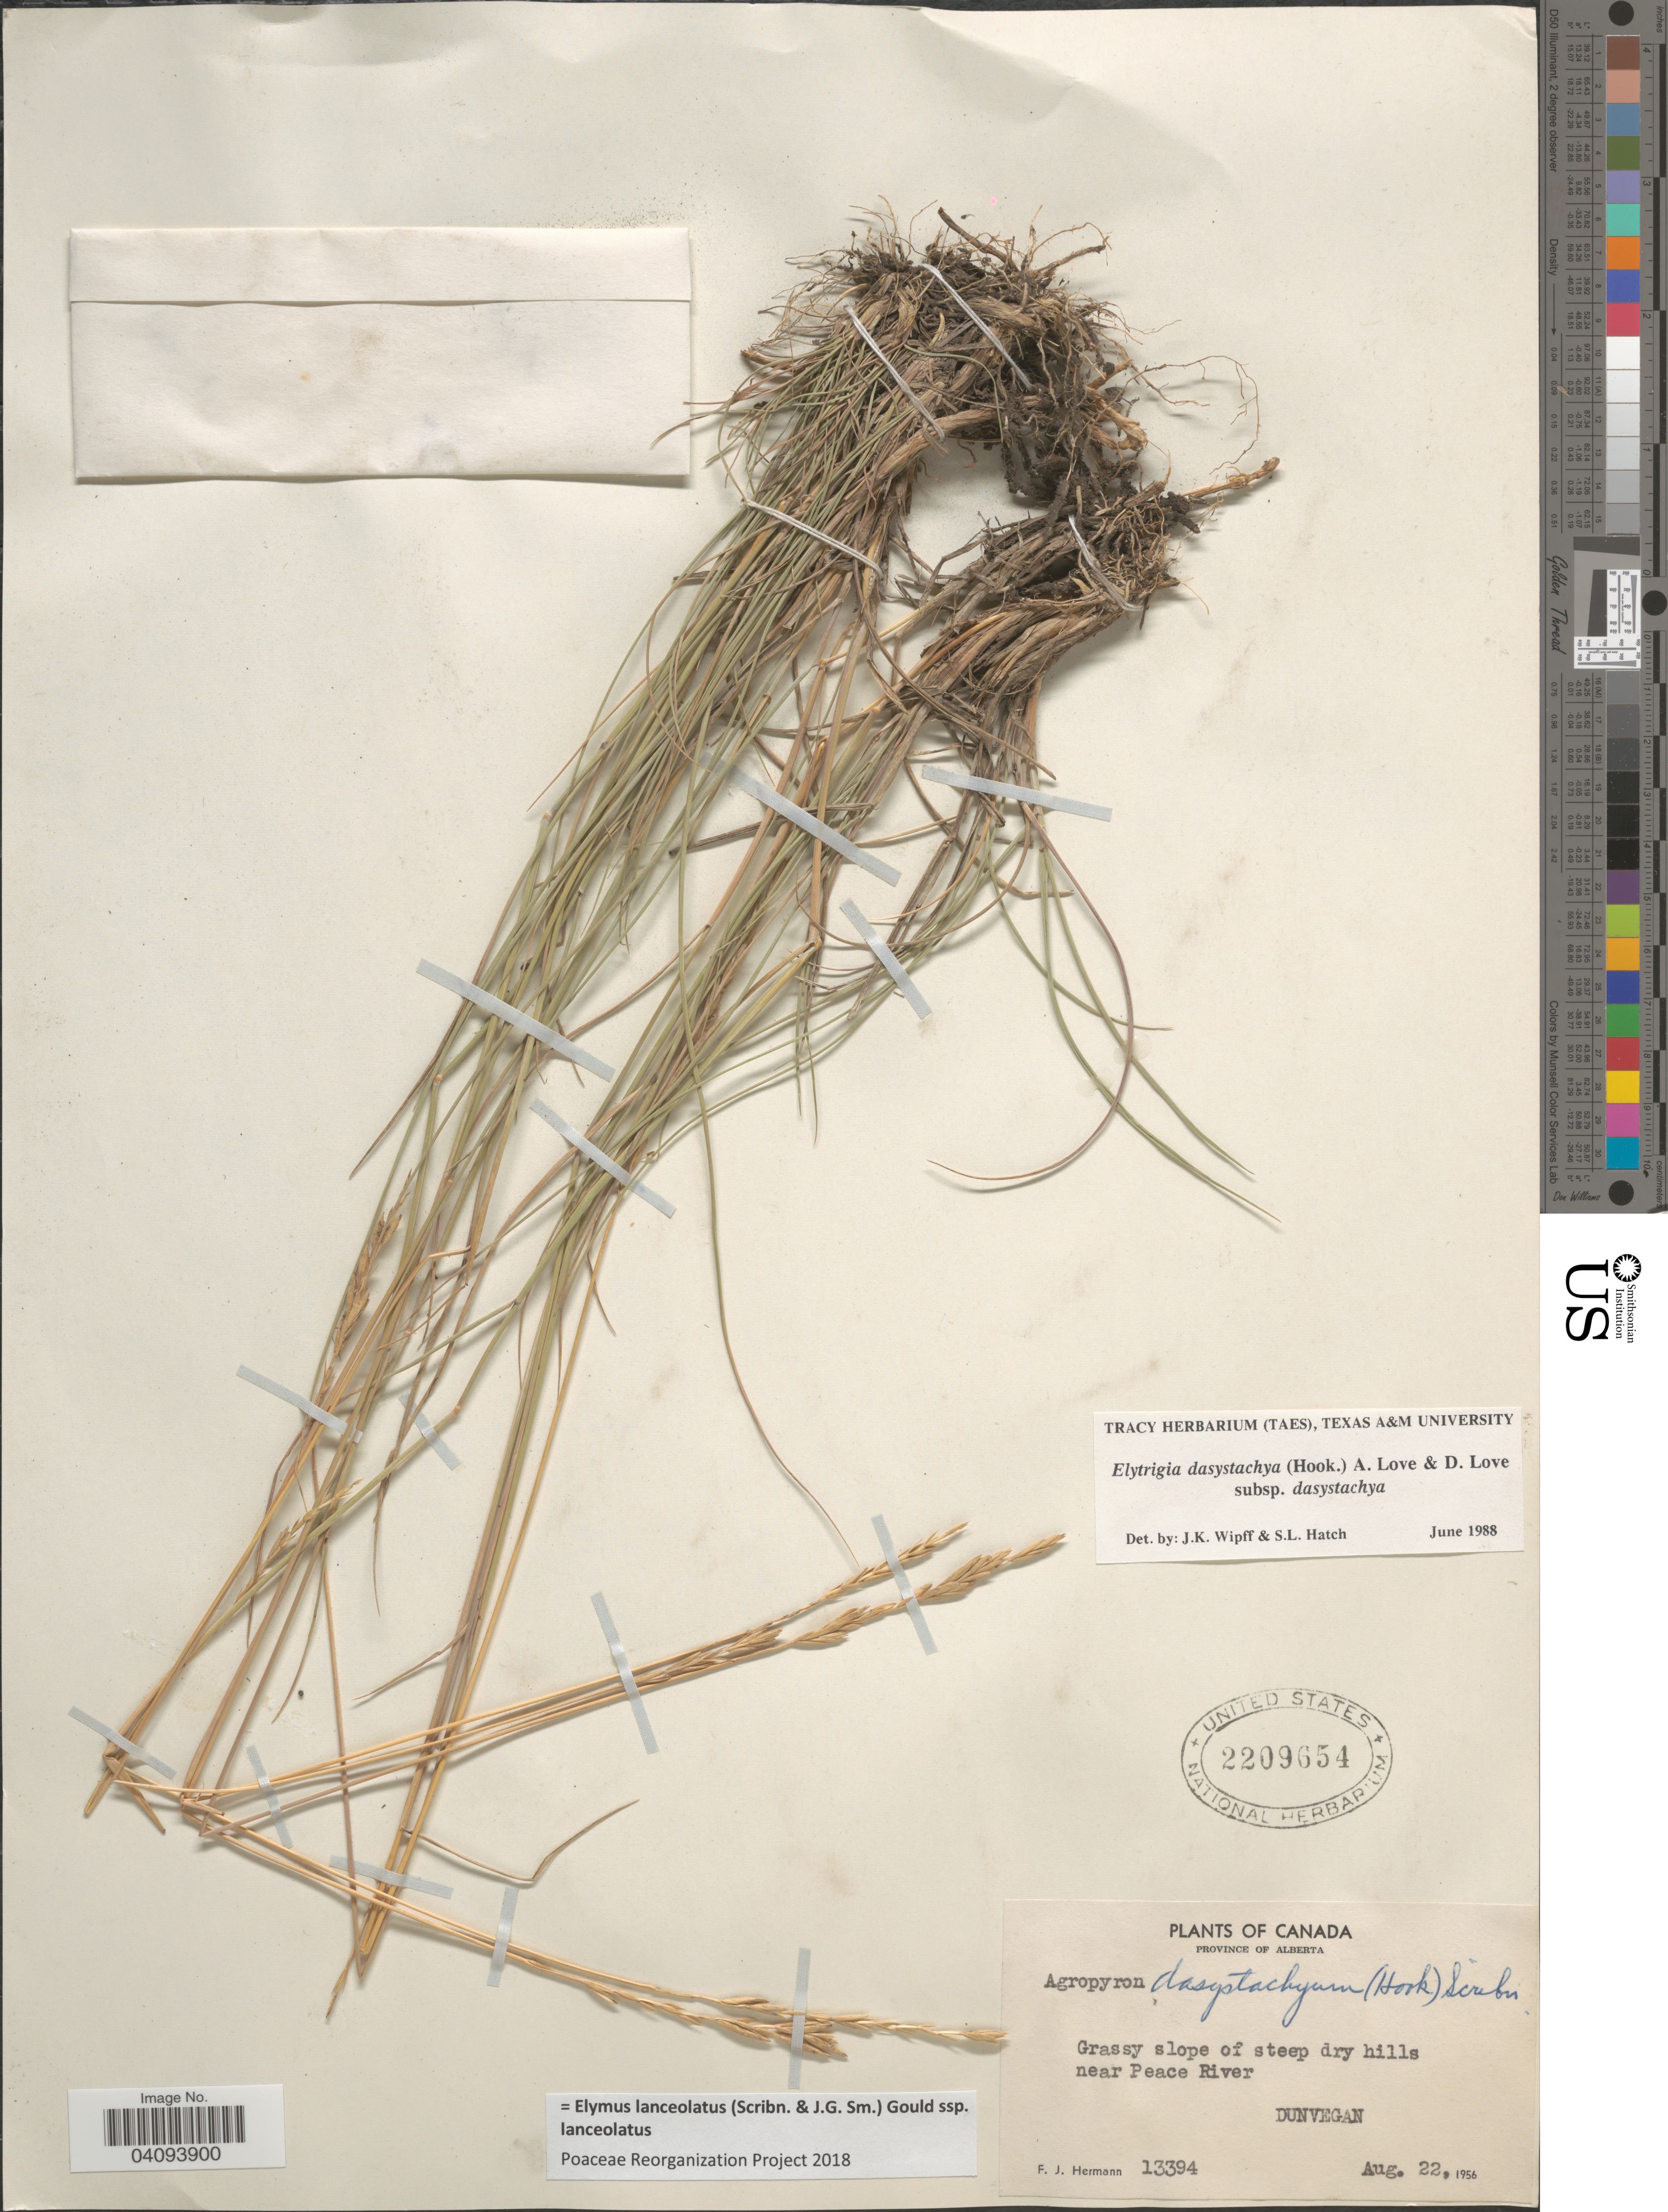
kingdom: Plantae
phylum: Tracheophyta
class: Liliopsida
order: Poales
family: Poaceae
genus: Elymus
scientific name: Elymus lanceolatus subsp. lanceolatus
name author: (Scribn. & J.G. Sm.) Gould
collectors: F. J. Hermann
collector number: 13394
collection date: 1956-08-22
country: Canada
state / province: Alberta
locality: Near Peace River. Dunvegan.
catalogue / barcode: US 2209654